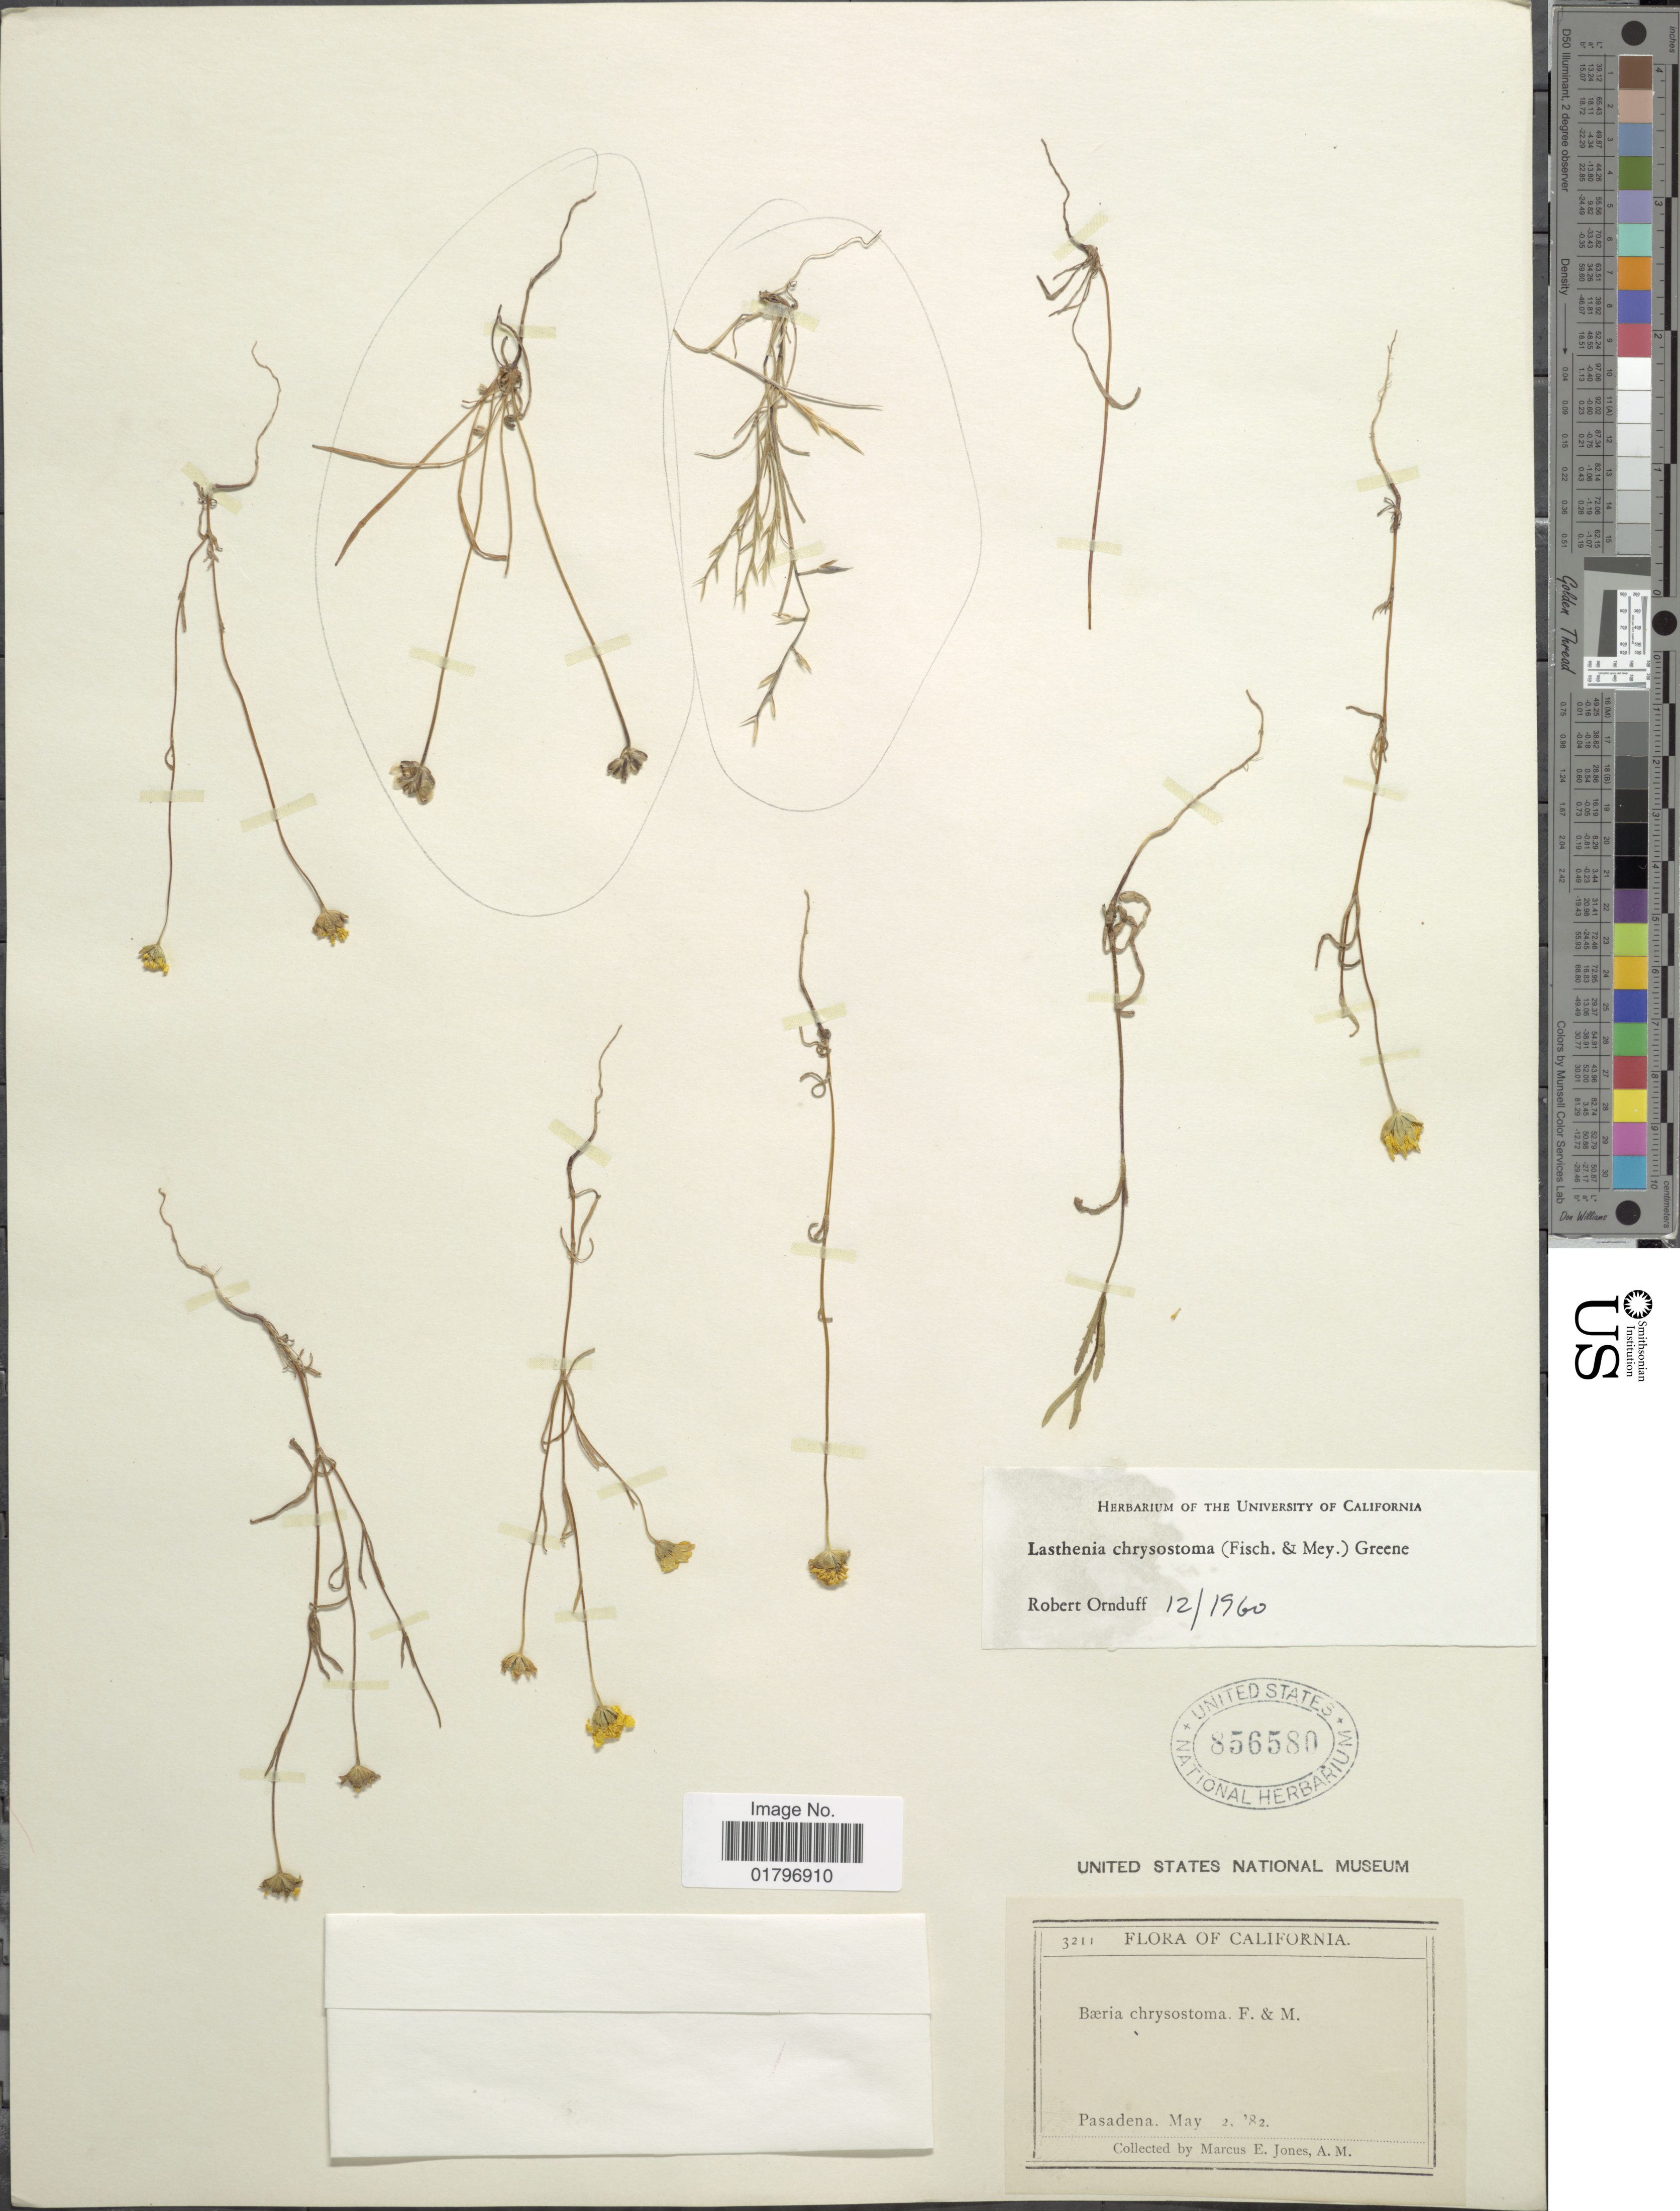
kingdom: Plantae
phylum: Tracheophyta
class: Magnoliopsida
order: Asterales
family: Asteraceae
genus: Lasthenia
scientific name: Lasthenia chrysostoma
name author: (Fisch. & C.A. Mey.) Greene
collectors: M. E. Jones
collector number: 3211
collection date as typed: Transcribed d/m/y: 2/5/82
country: United States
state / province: California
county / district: Los Angeles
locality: Pasadena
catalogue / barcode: US 856580